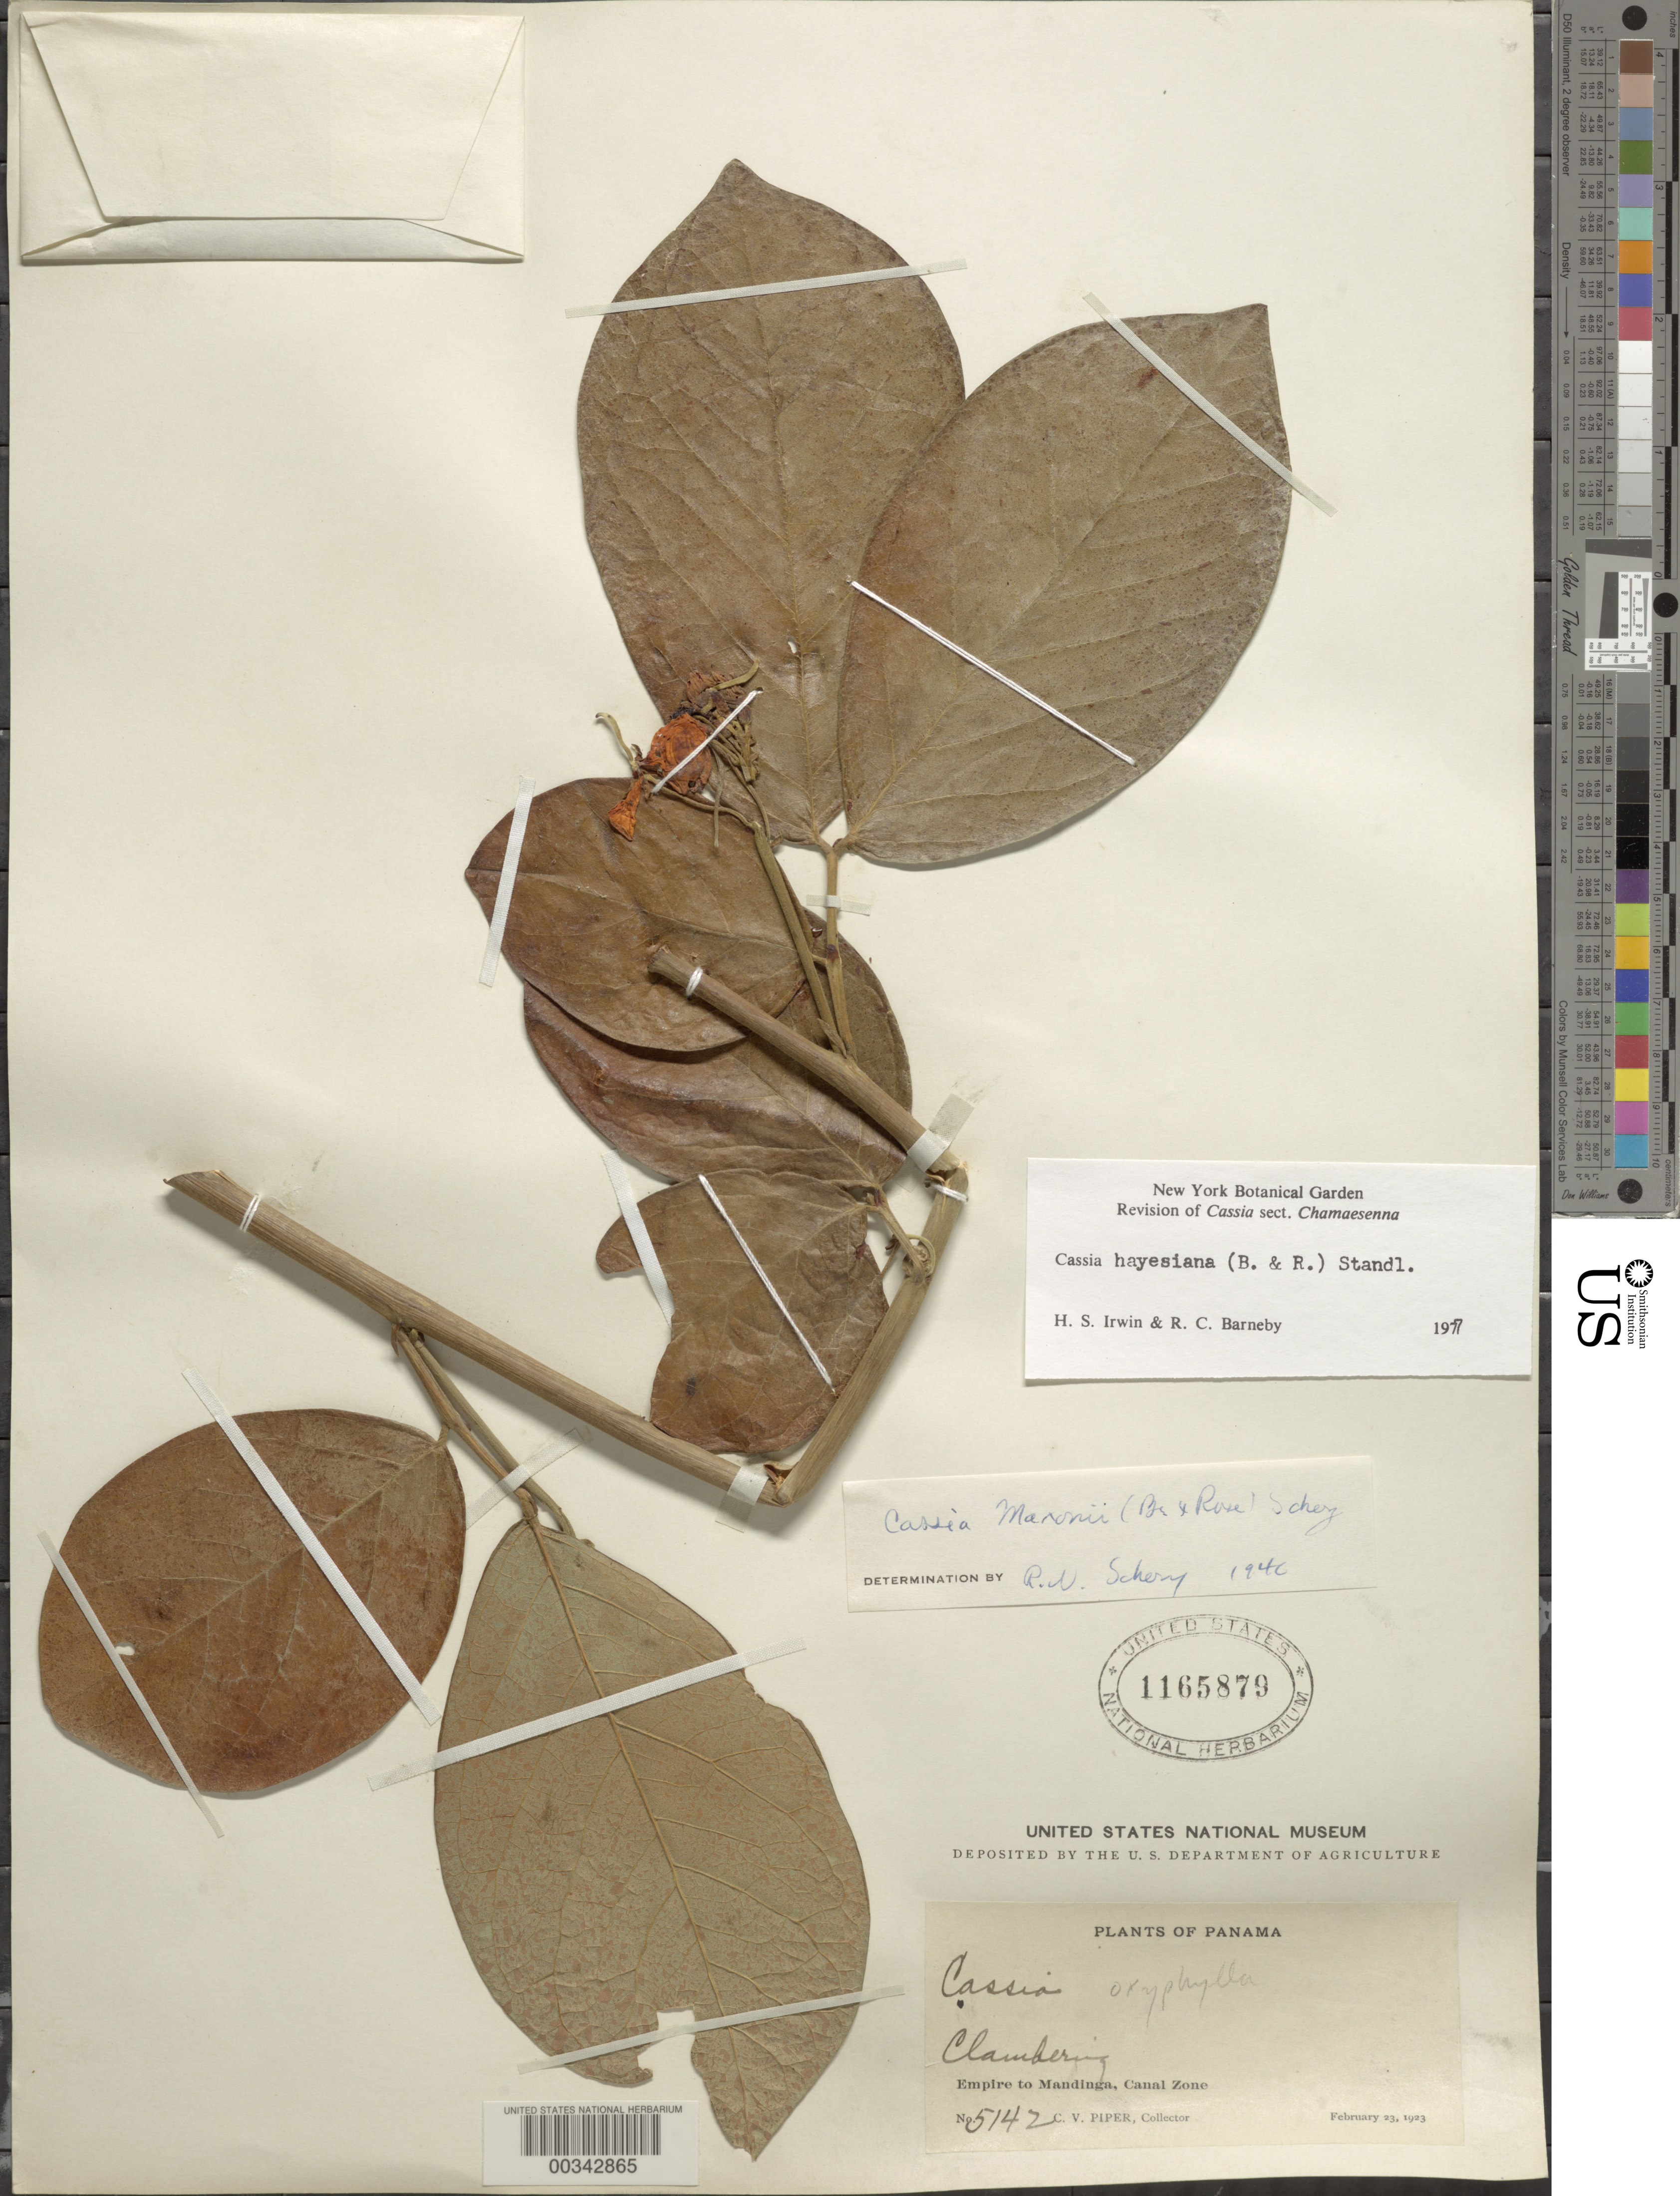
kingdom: Plantae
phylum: Tracheophyta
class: Magnoliopsida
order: Fabales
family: Fabaceae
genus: Senna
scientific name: Senna hayesiana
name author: (Britton & Rose) H.S. Irwin & Barneby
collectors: C. V. Piper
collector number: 5142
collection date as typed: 23 Feb 1923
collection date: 1923-02-23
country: Panama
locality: Empire to Mandinga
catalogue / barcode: US 1165879